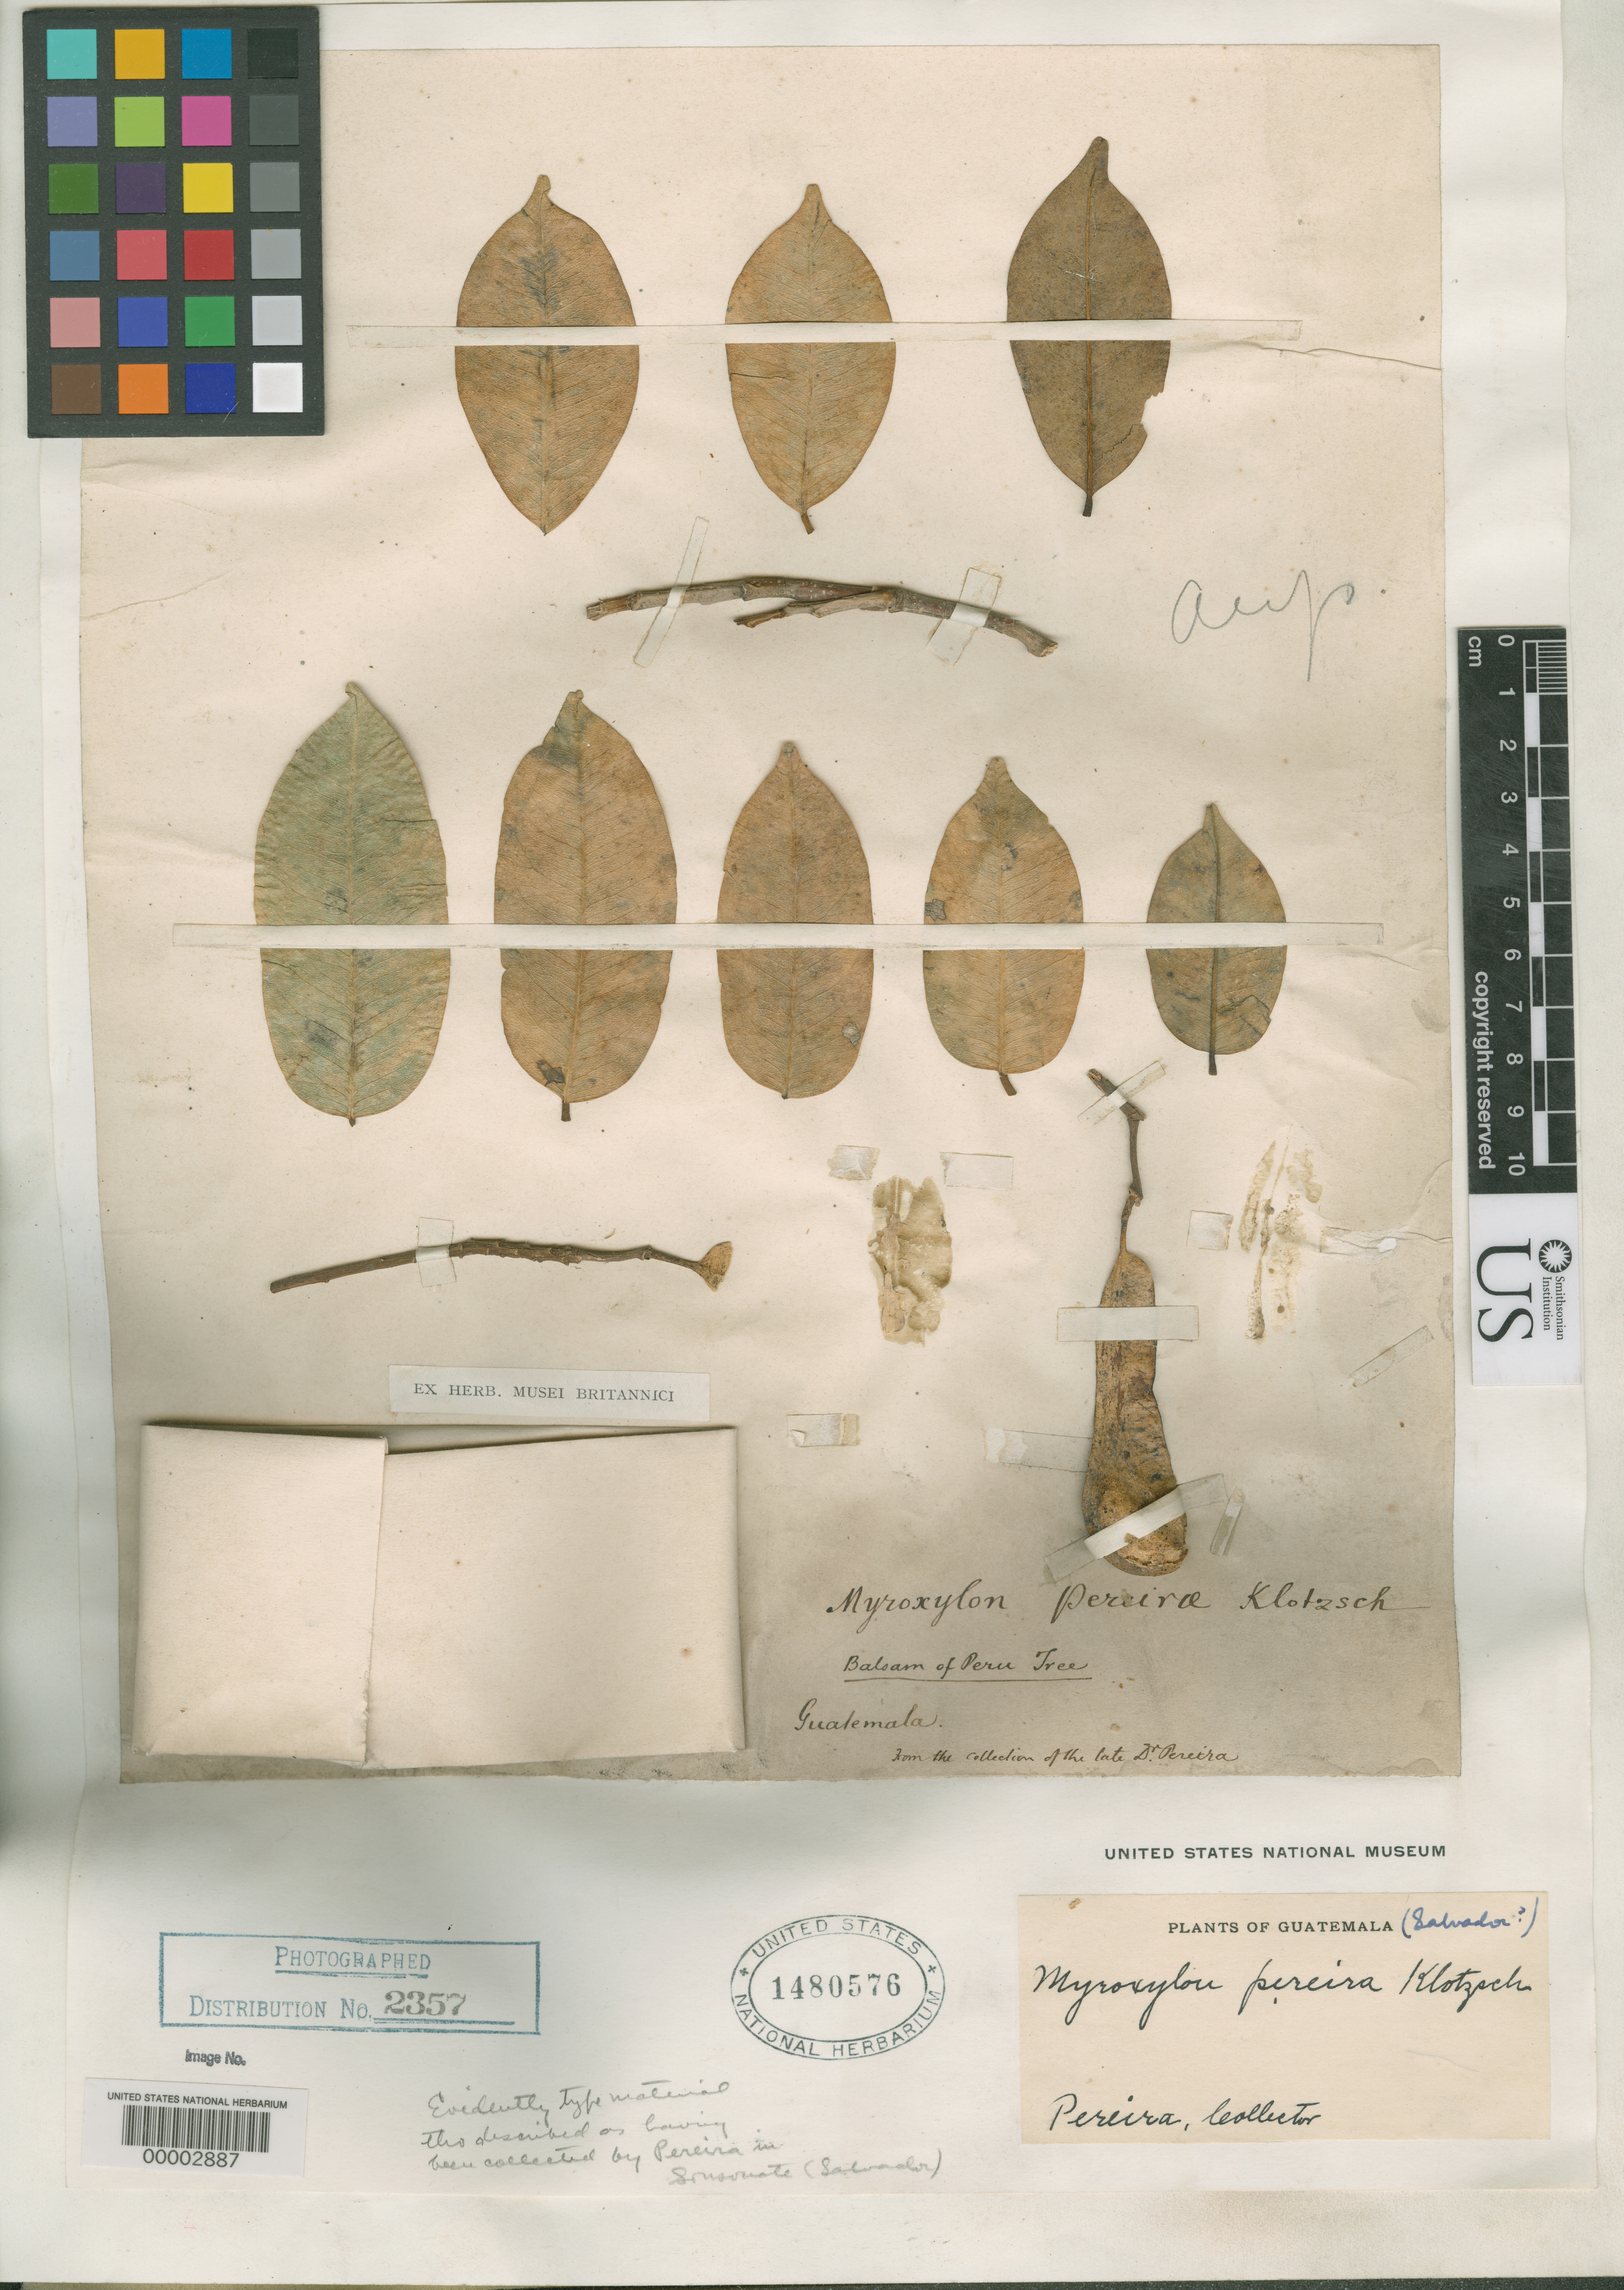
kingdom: Plantae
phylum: Tracheophyta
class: Magnoliopsida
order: Fabales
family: Fabaceae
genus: Myroxylon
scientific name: Myroxylon pereirae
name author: (Royle) Klotzsch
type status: Type Collection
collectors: E. Pereira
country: El Salvador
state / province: Sonsonate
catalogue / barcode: US 1480576